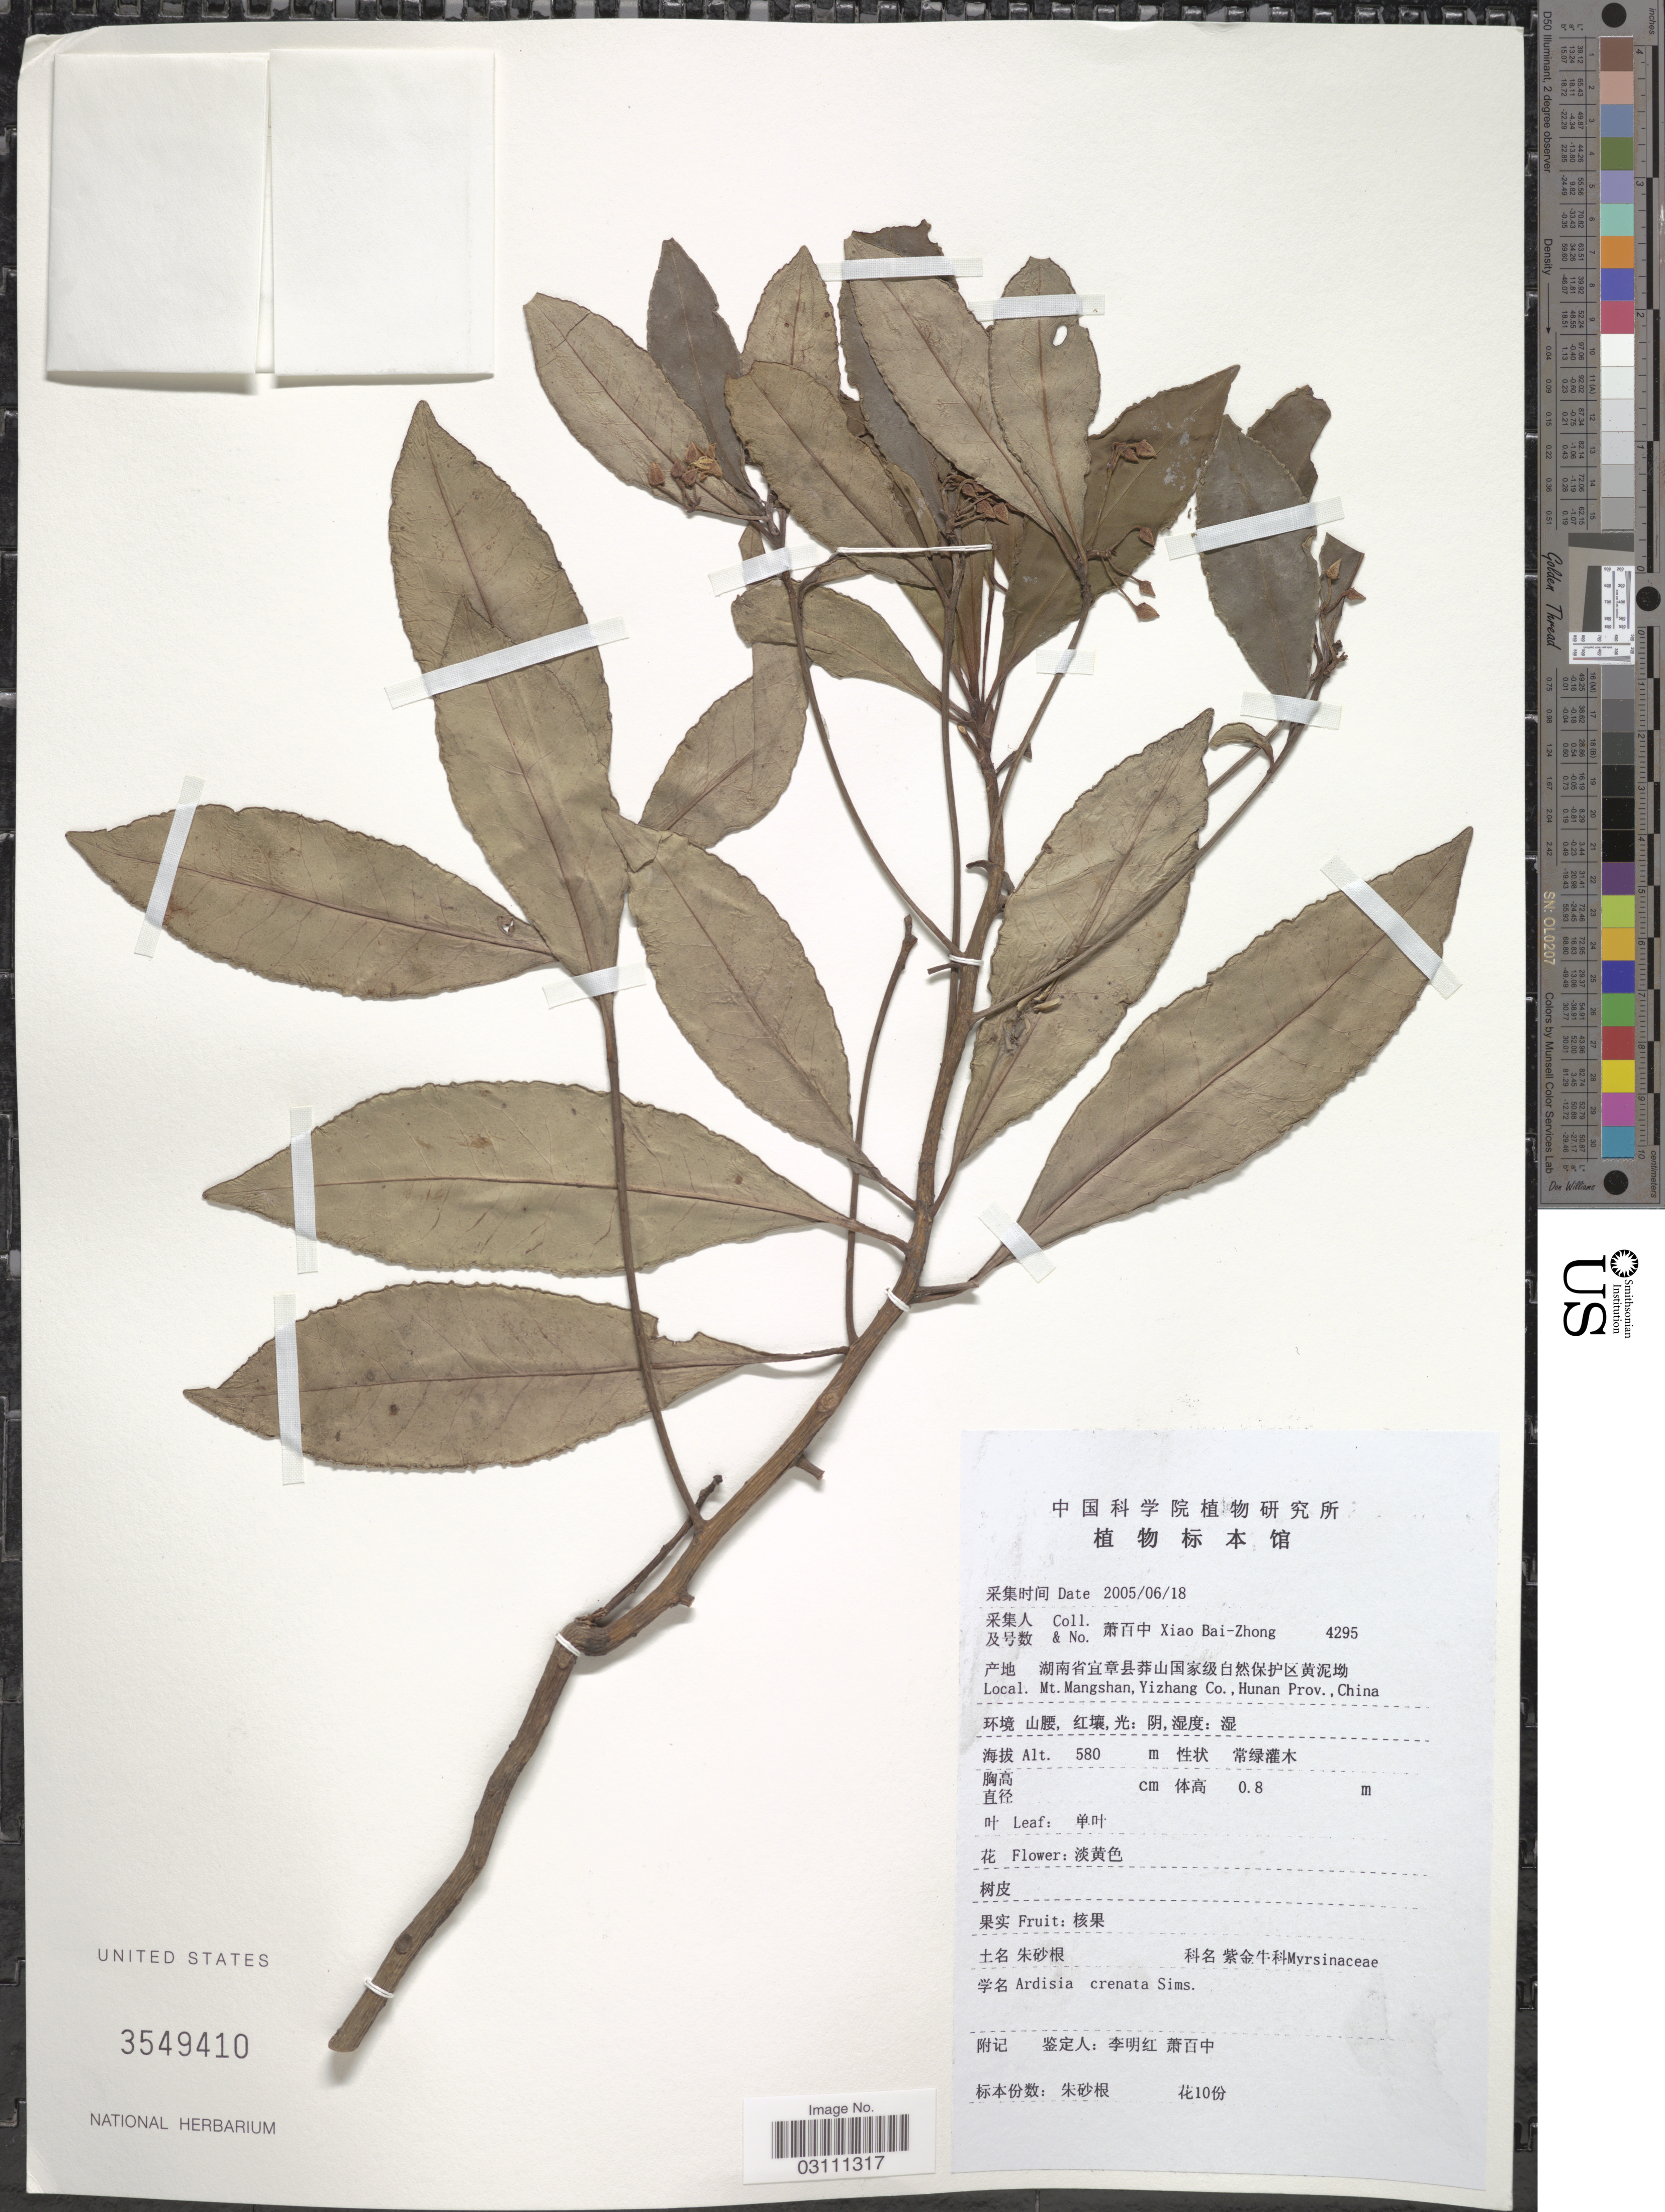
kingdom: Plantae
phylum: Tracheophyta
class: Magnoliopsida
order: Ericales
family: Primulaceae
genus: Ardisia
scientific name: Ardisia crenata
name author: Sims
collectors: B. Z. Xiao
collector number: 4295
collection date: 2005-06-18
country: China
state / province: Hunan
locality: Mt. Mangshan, Yizhang Co.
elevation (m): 580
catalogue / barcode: US 3549410